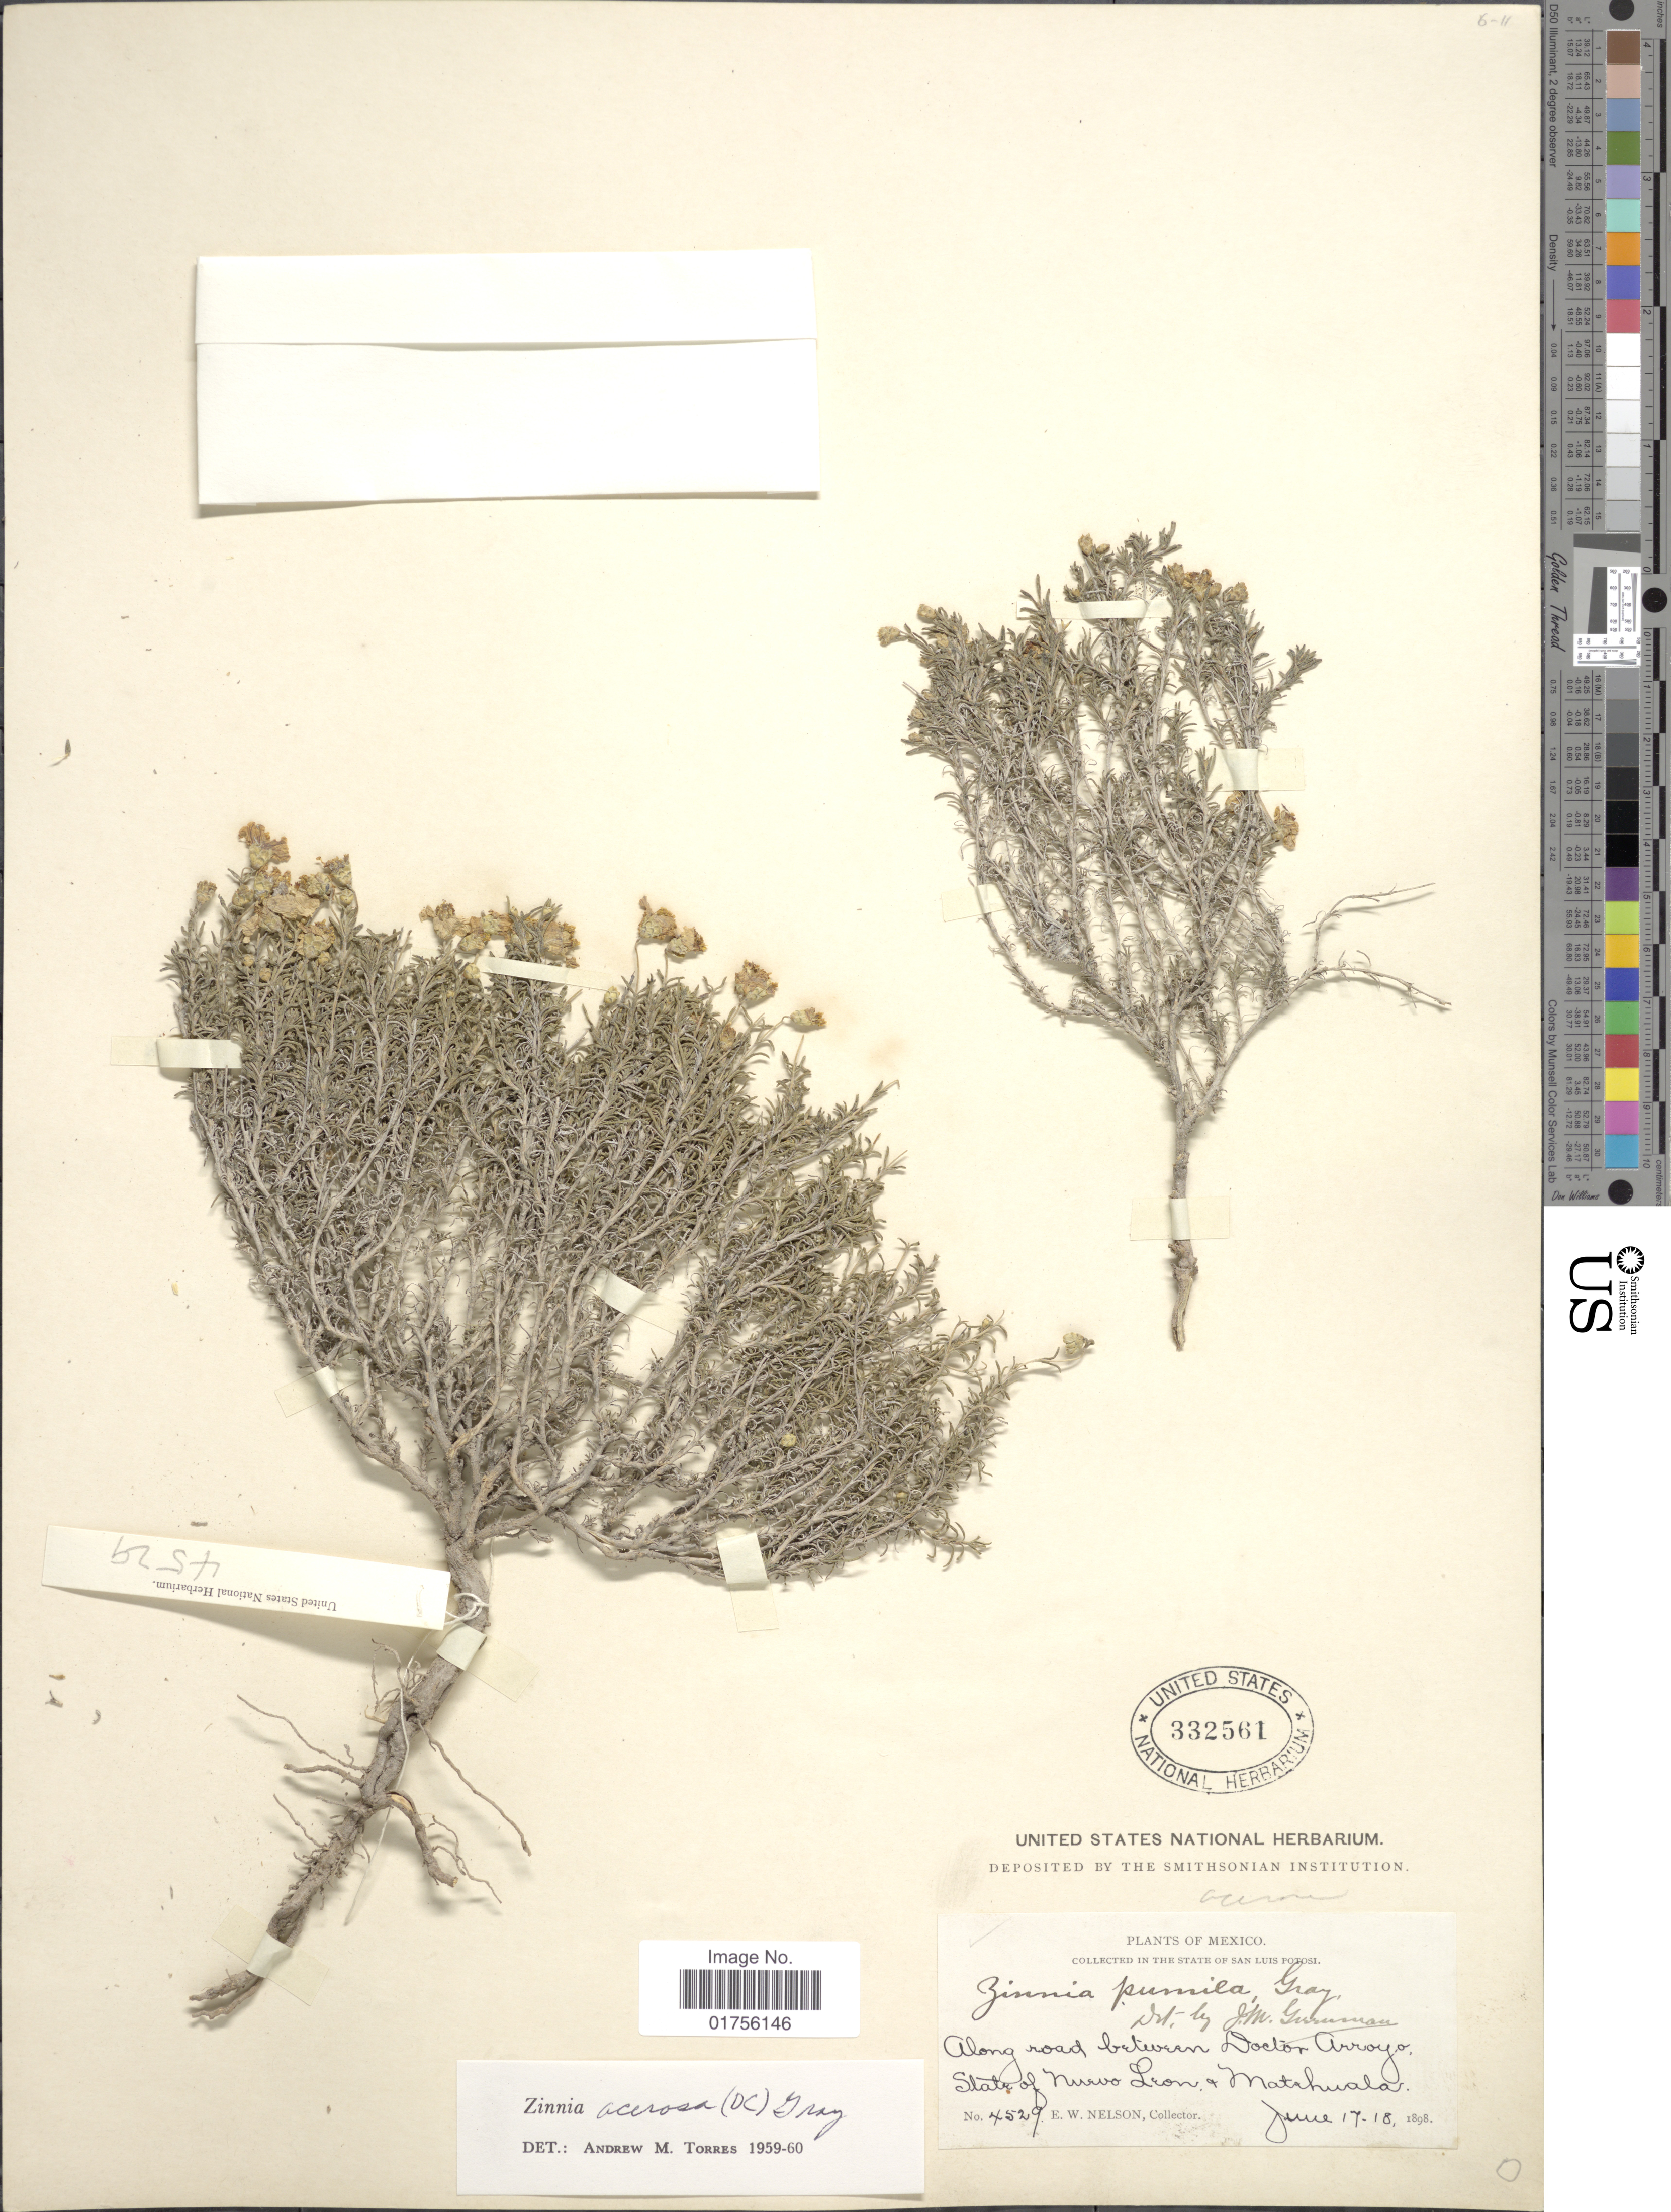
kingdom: Plantae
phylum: Tracheophyta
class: Magnoliopsida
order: Asterales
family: Asteraceae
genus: Zinnia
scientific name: Zinnia acerosa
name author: (DC.) A. Gray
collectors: E. W. Nelson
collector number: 4529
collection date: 1898-06-17/1898-06-18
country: Mexico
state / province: Nuevo León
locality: Along road between Doctor Arroyo, State of Nuevo Leon & Matahuala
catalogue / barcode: US 332561